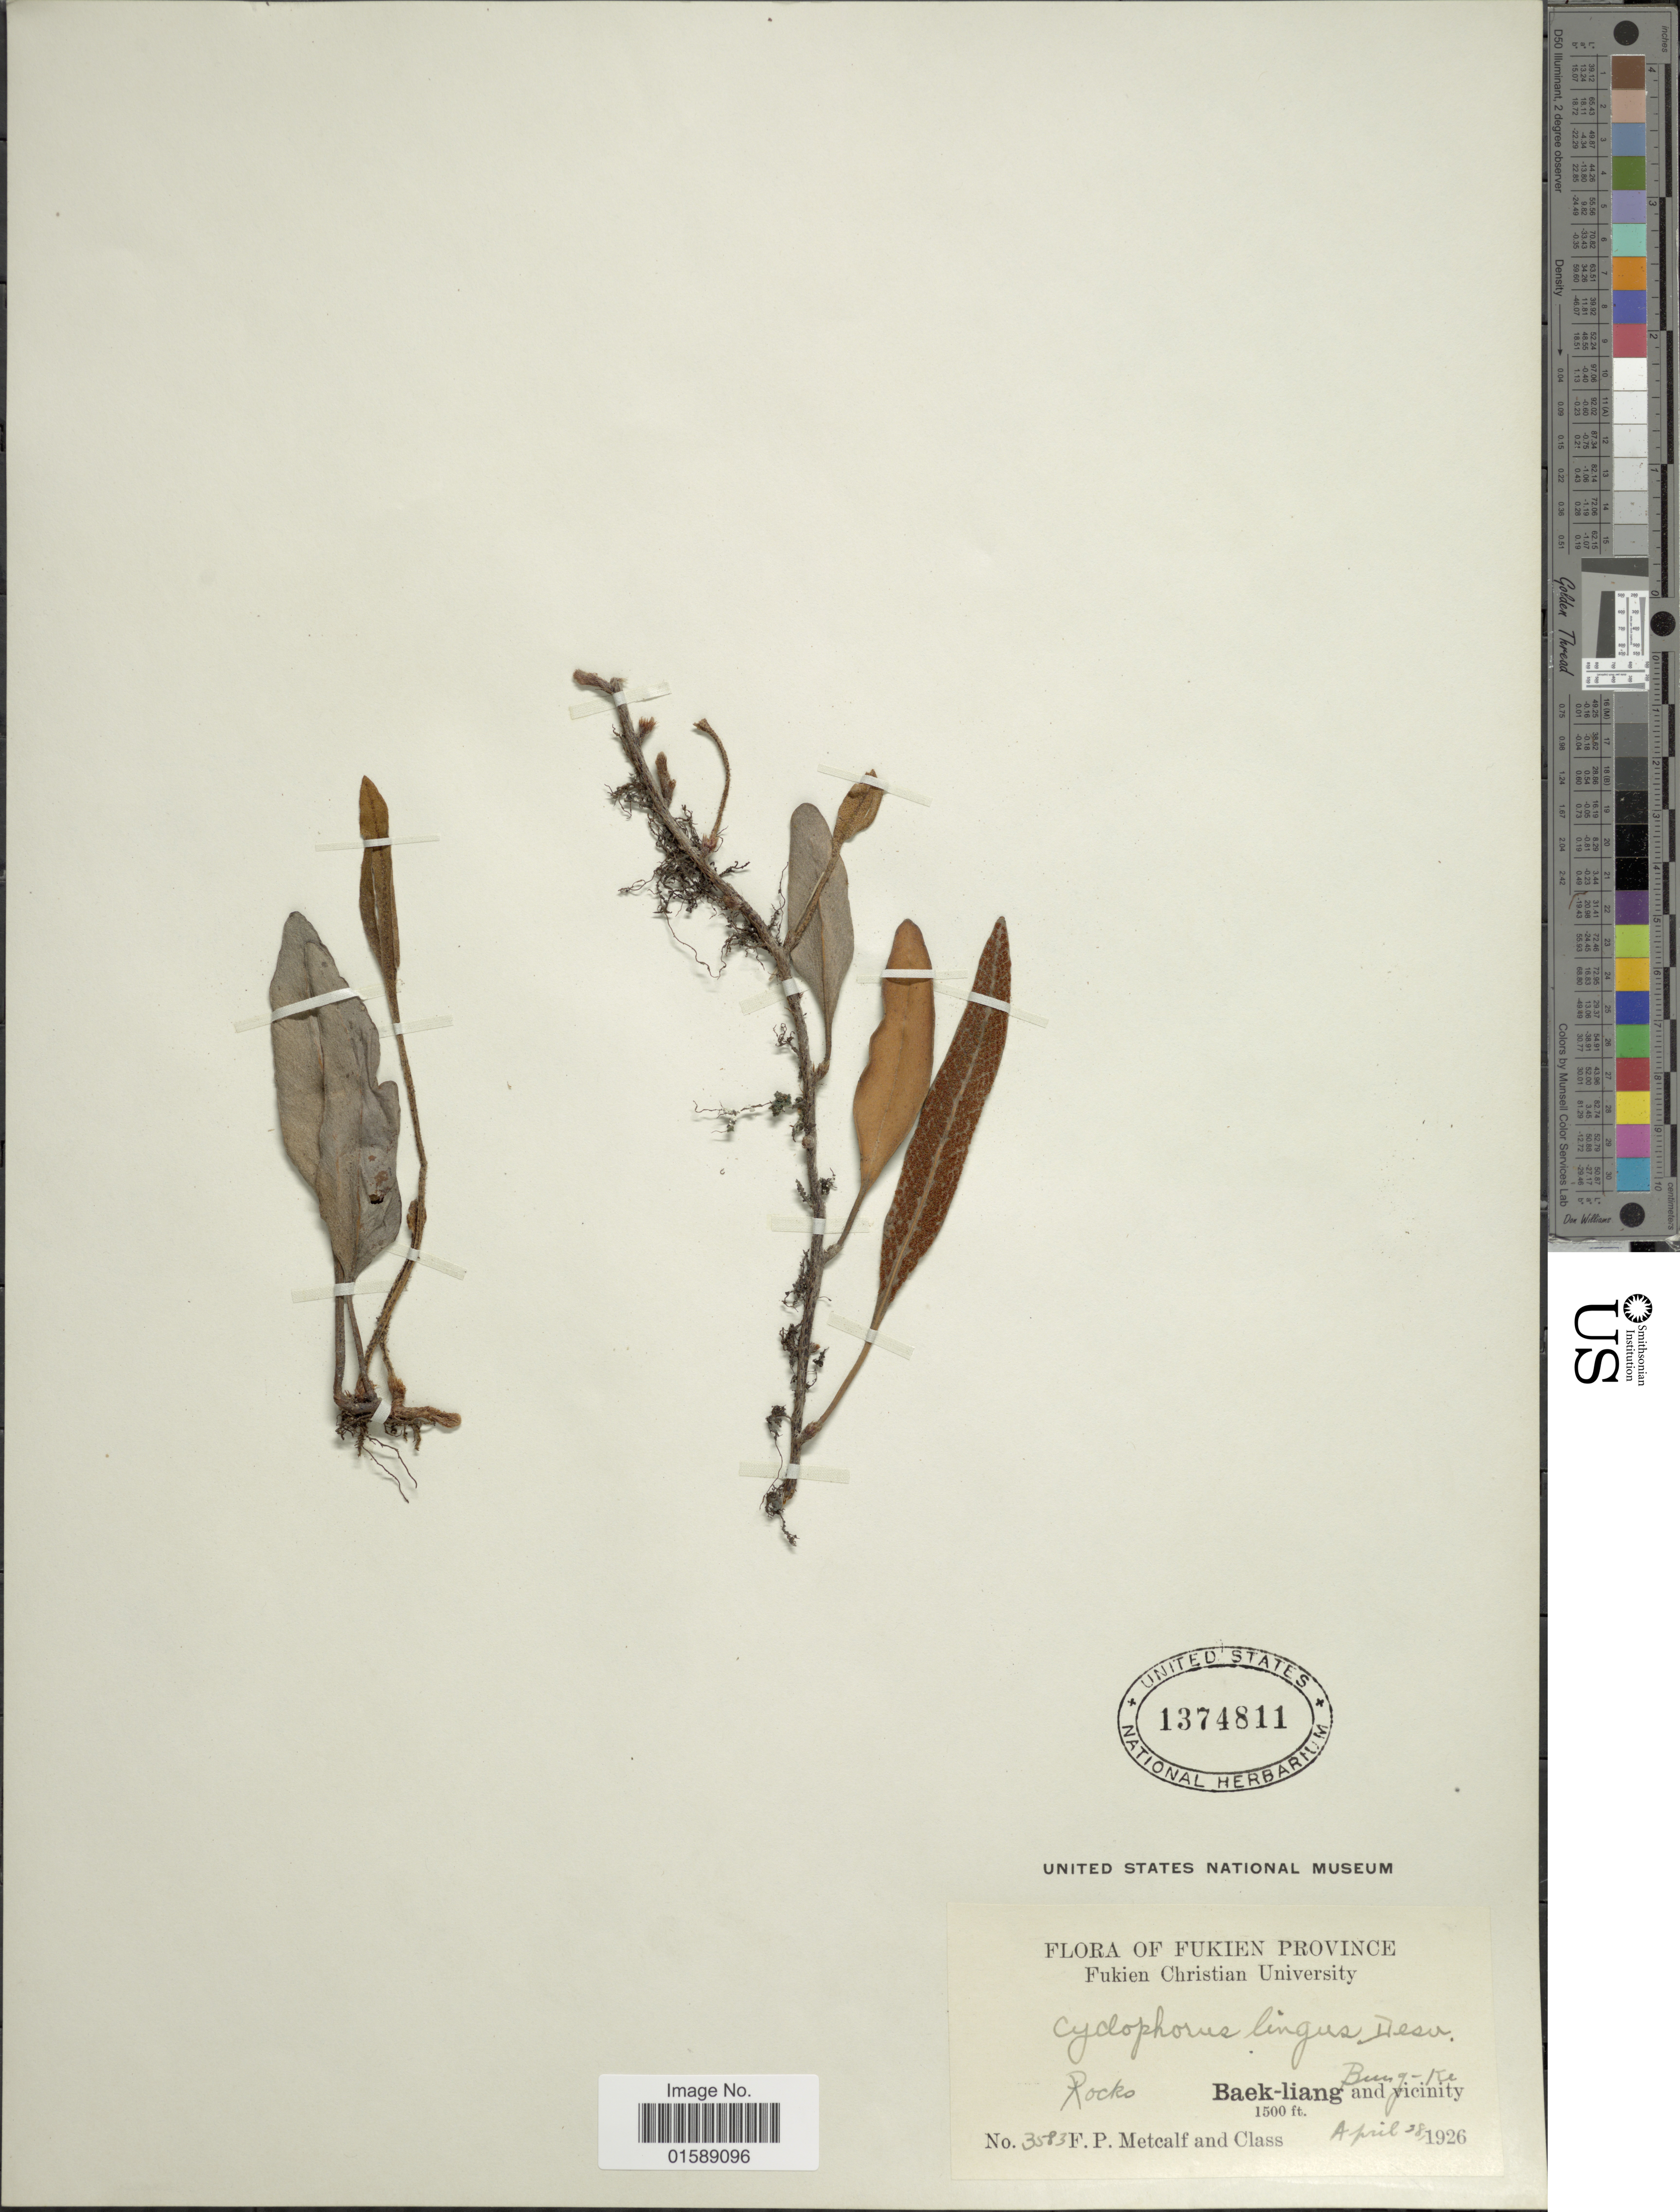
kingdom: Plantae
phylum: Tracheophyta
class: Polypodiopsida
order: Polypodiales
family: Polypodiaceae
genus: Pyrrosia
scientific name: Pyrrosia lingua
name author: (Thurb.) Farw.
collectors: F. Metcalf & et al.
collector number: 3583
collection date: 1926-04-28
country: China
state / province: Fujian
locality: Fukien Province. Baek-liang and vicinity. Bung-Ke [interpreted]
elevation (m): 457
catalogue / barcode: US 1374811